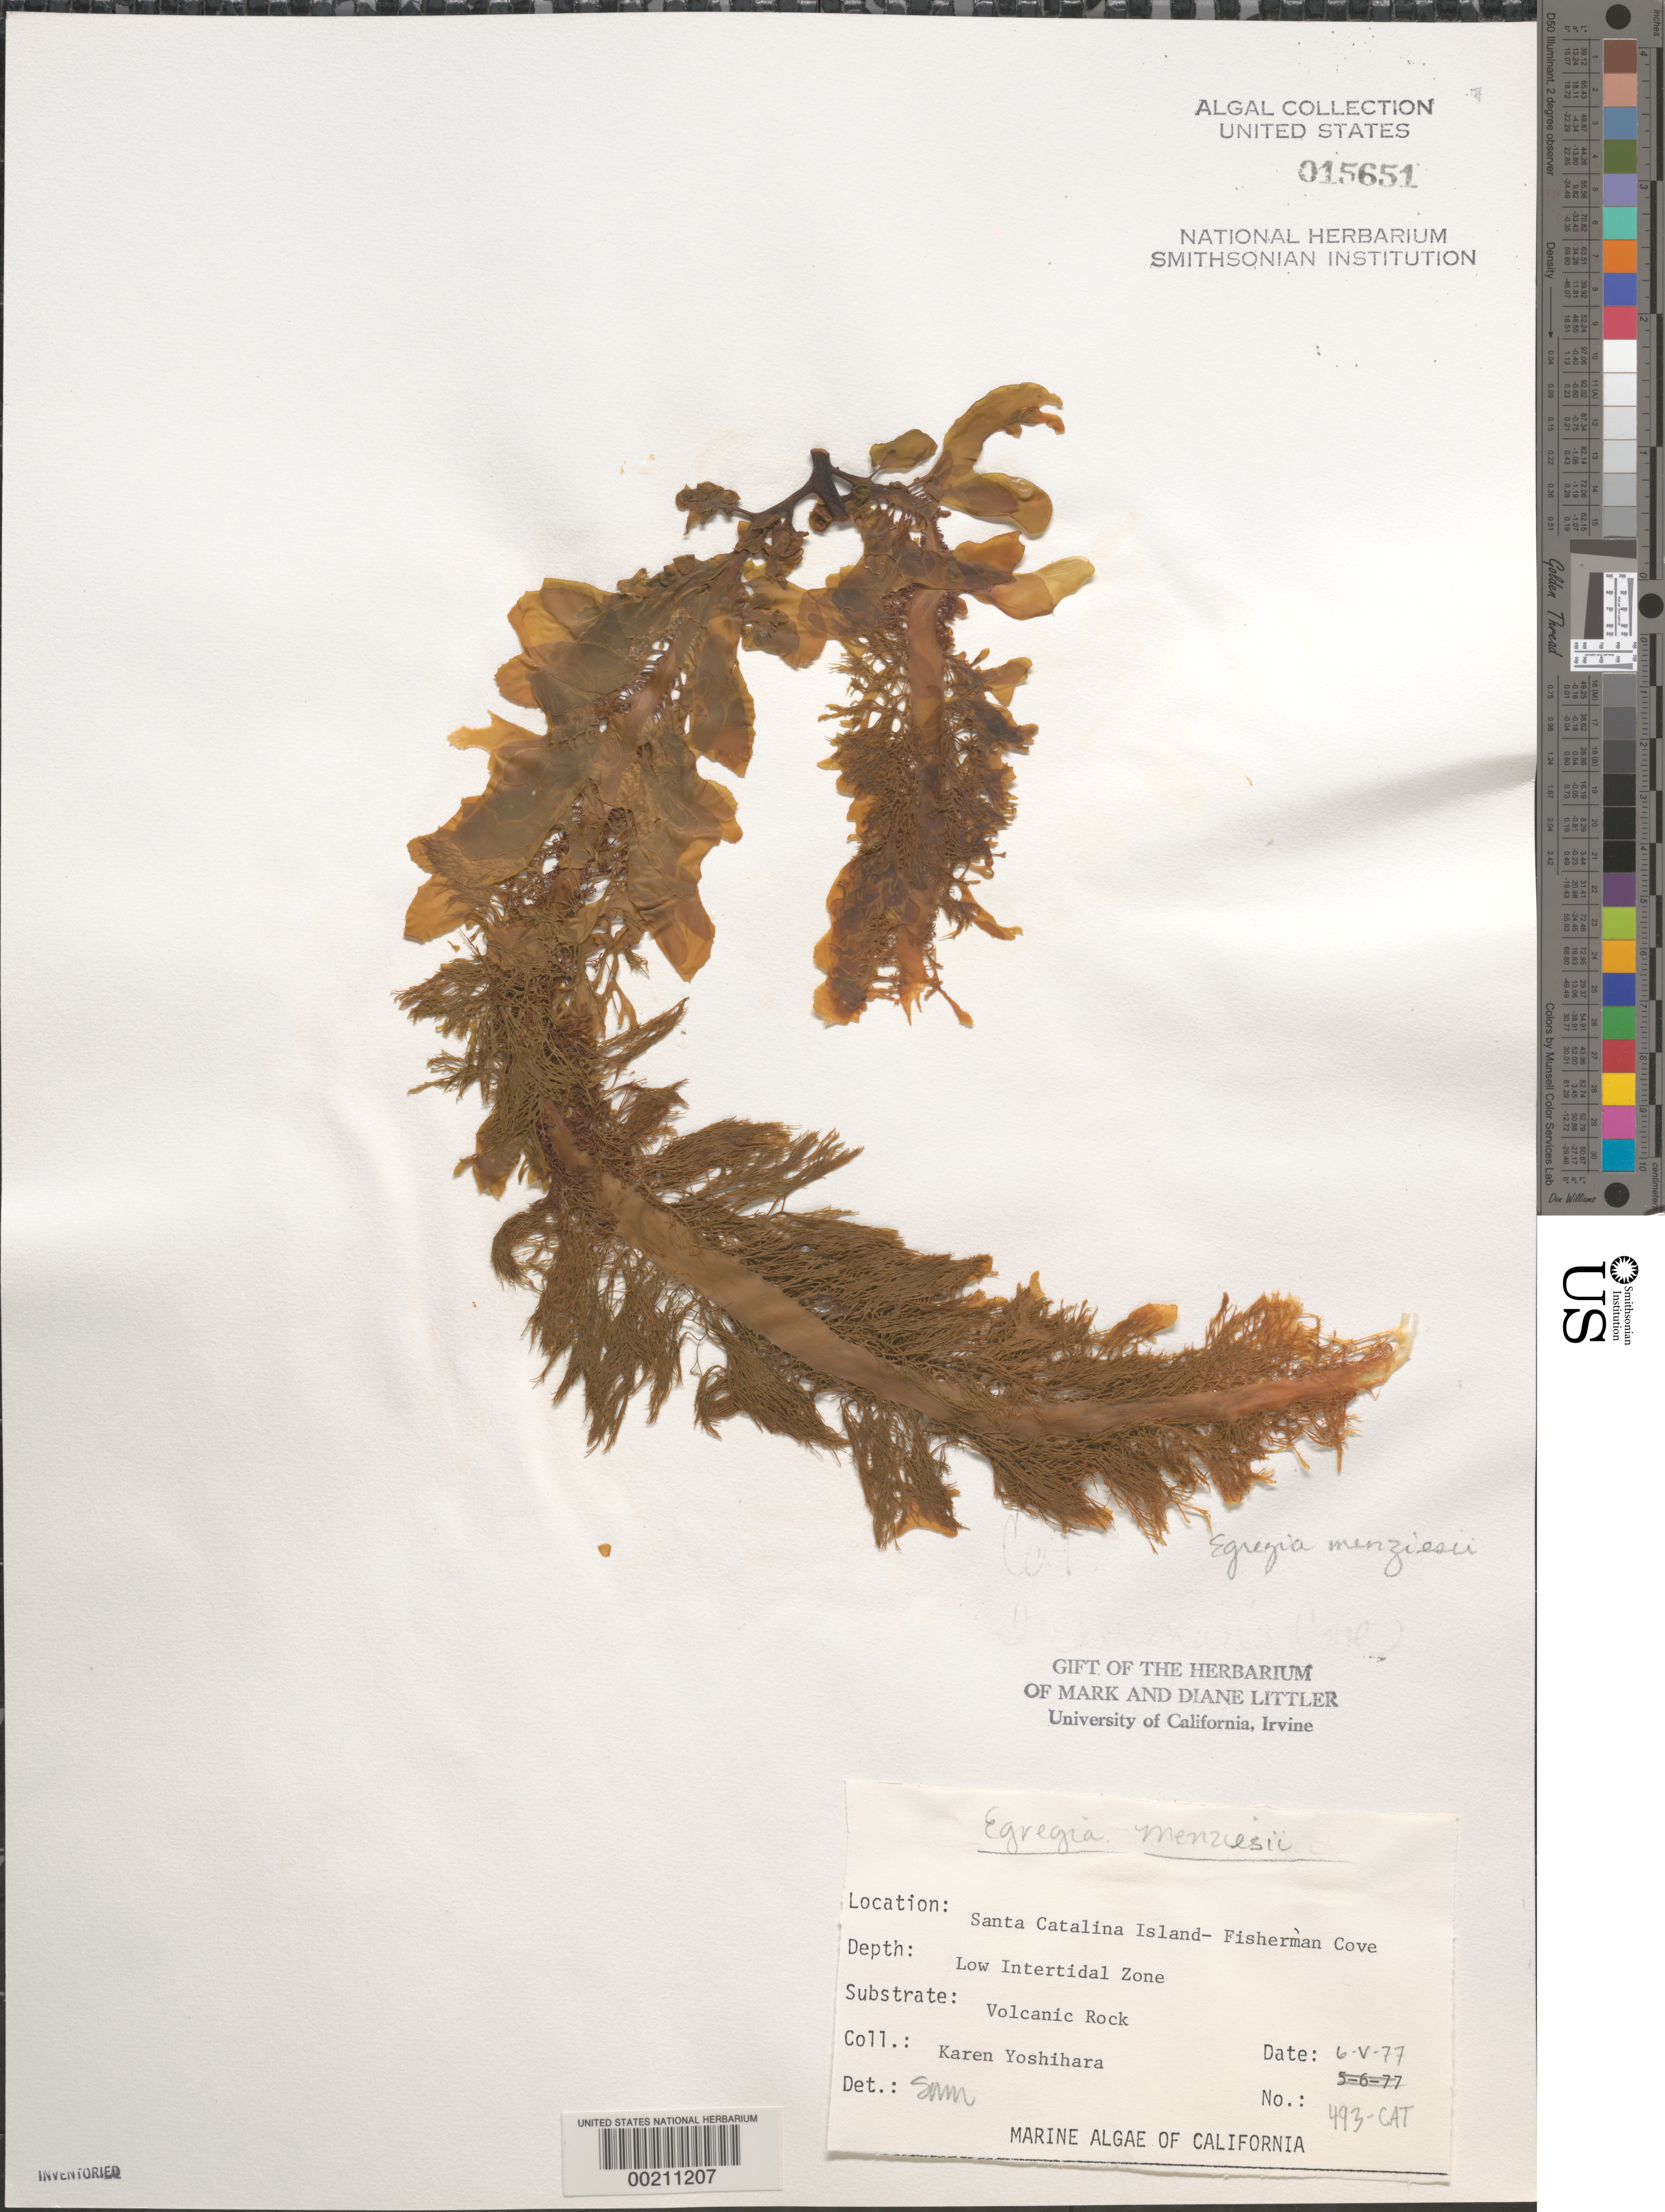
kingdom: Chromista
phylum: Ochrophyta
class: Phaeophyceae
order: Laminariales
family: Lessoniaceae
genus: Egregia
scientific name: Egregia menziesii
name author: (Turner) Aresch.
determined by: Murray, S. N.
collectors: P. Yoshihara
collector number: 493-cat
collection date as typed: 06 May 1977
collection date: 1977-05-06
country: United States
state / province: California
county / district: Los Angeles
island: Santa Catalina Island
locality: Fishermen Cove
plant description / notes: BLM-SOCALBIGHT Rocky Intertidal Survey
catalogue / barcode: US 15651